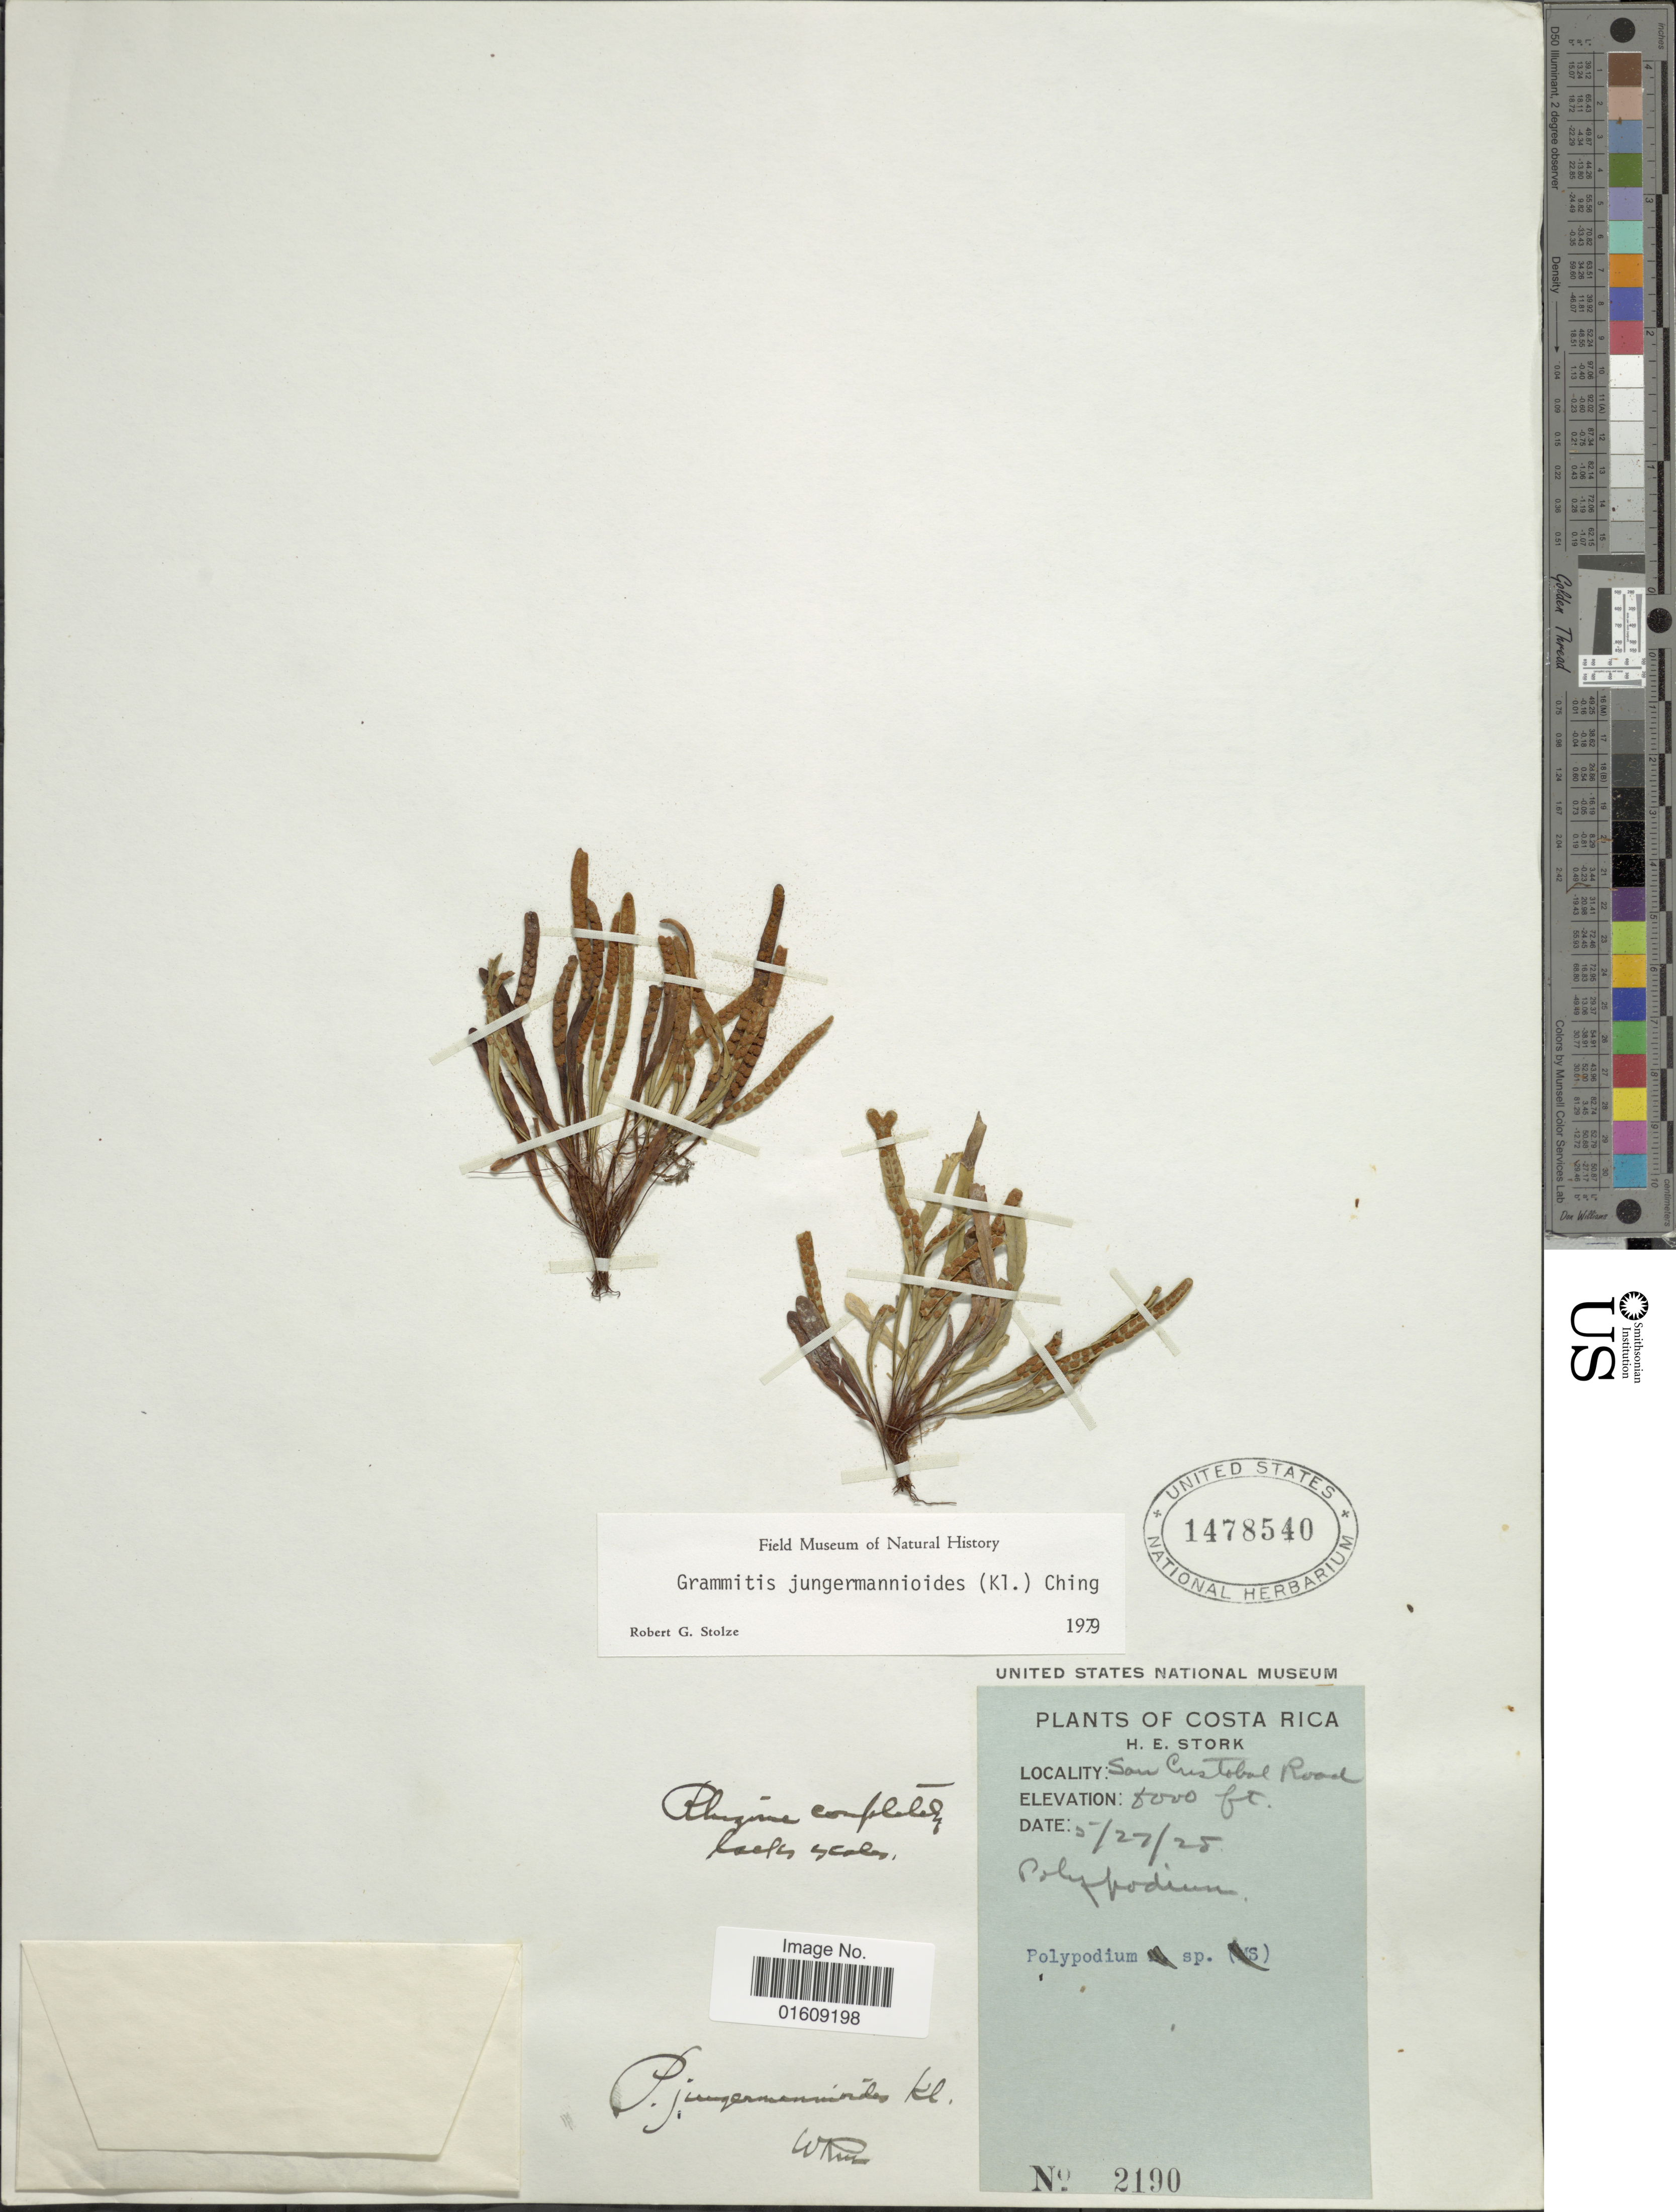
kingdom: Plantae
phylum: Tracheophyta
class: Polypodiopsida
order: Polypodiales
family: Polypodiaceae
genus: Ceradenia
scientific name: Ceradenia jungermannioides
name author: (Klotzsch) L.E. Bishop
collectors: H. E. Stork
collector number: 2190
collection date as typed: Transcribed d/m/y: 21/4/25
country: Costa Rica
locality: Costa Rica, Santa Cristobal Road.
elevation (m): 1829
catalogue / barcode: US 1478540